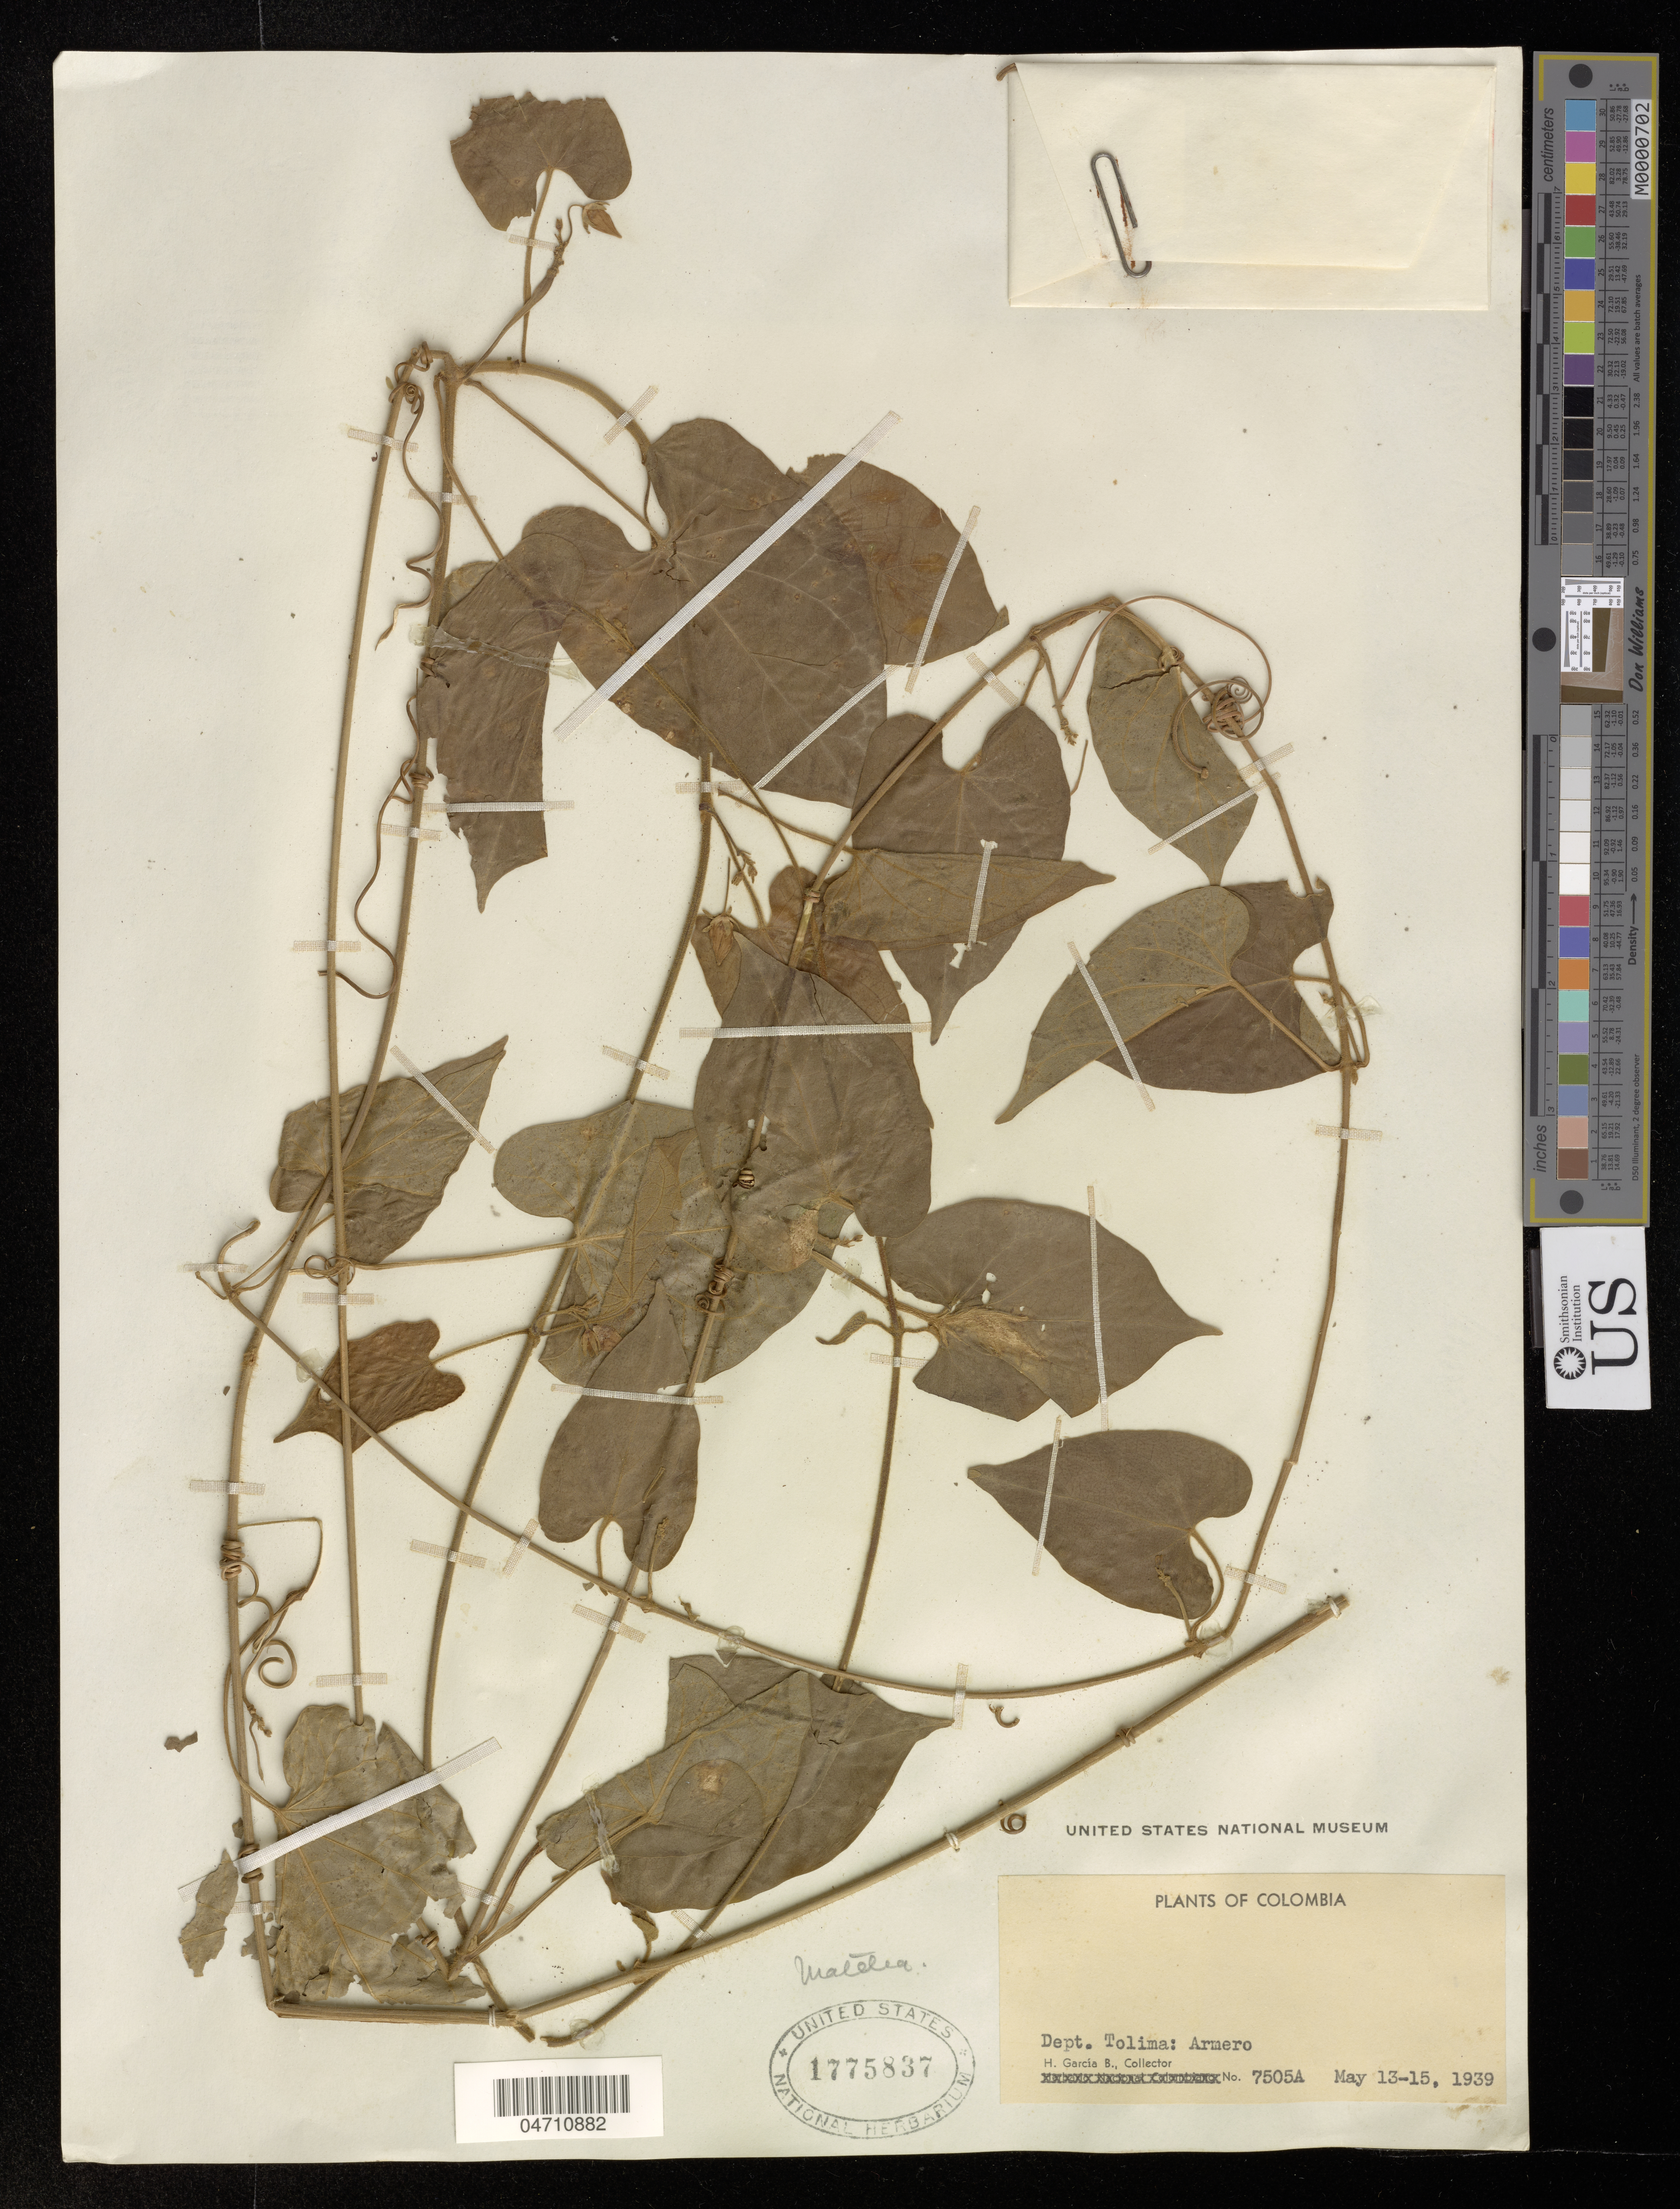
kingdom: Plantae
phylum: Tracheophyta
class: Magnoliopsida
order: Gentianales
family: Apocynaceae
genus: Matelea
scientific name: Matelea sp.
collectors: H. García B.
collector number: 7505A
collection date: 1937-05-13/1939-05-15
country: Colombia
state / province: Tolima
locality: Dept. Tolima: Armero.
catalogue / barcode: US 1775837